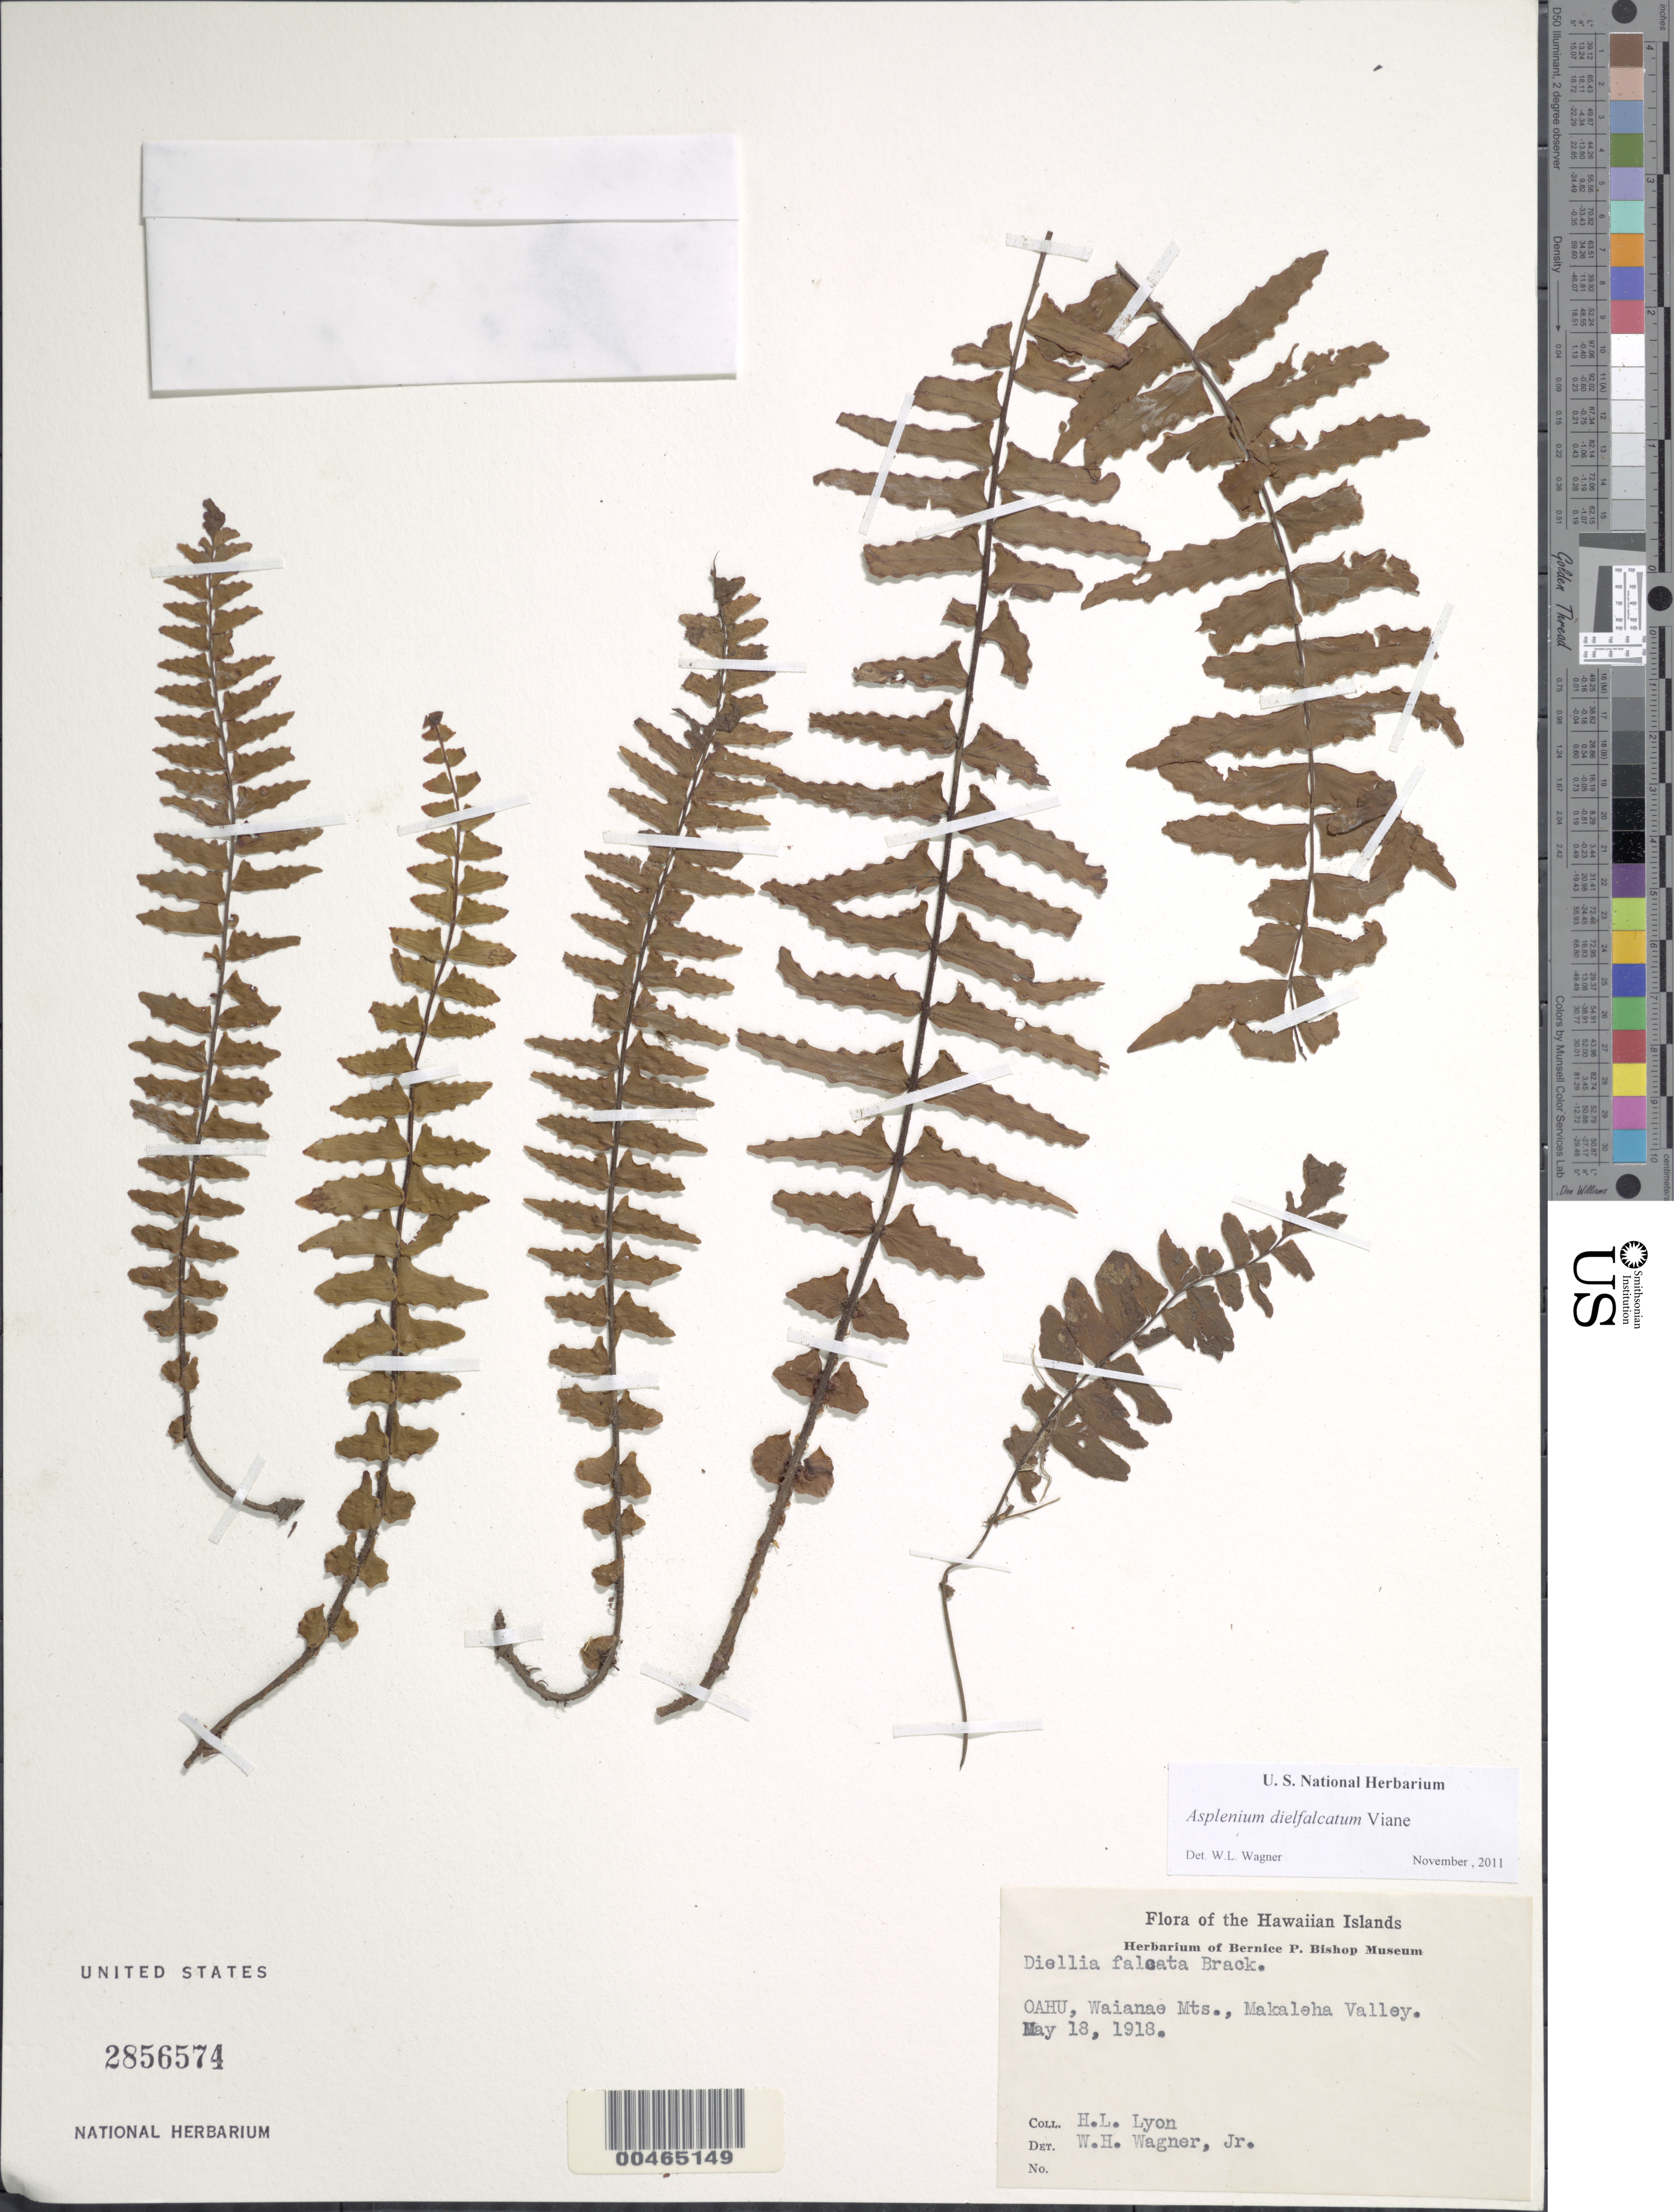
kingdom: Plantae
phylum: Tracheophyta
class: Polypodiopsida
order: Polypodiales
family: Aspleniaceae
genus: Asplenium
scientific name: Asplenium dielfalcatum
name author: Viane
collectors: H. Lyon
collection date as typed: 18 May 1918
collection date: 1918-05-18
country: United States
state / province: Hawaii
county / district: Honolulu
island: Oahu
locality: Waianae Mountains, Makaleha Valley, Oahu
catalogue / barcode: US 2856574